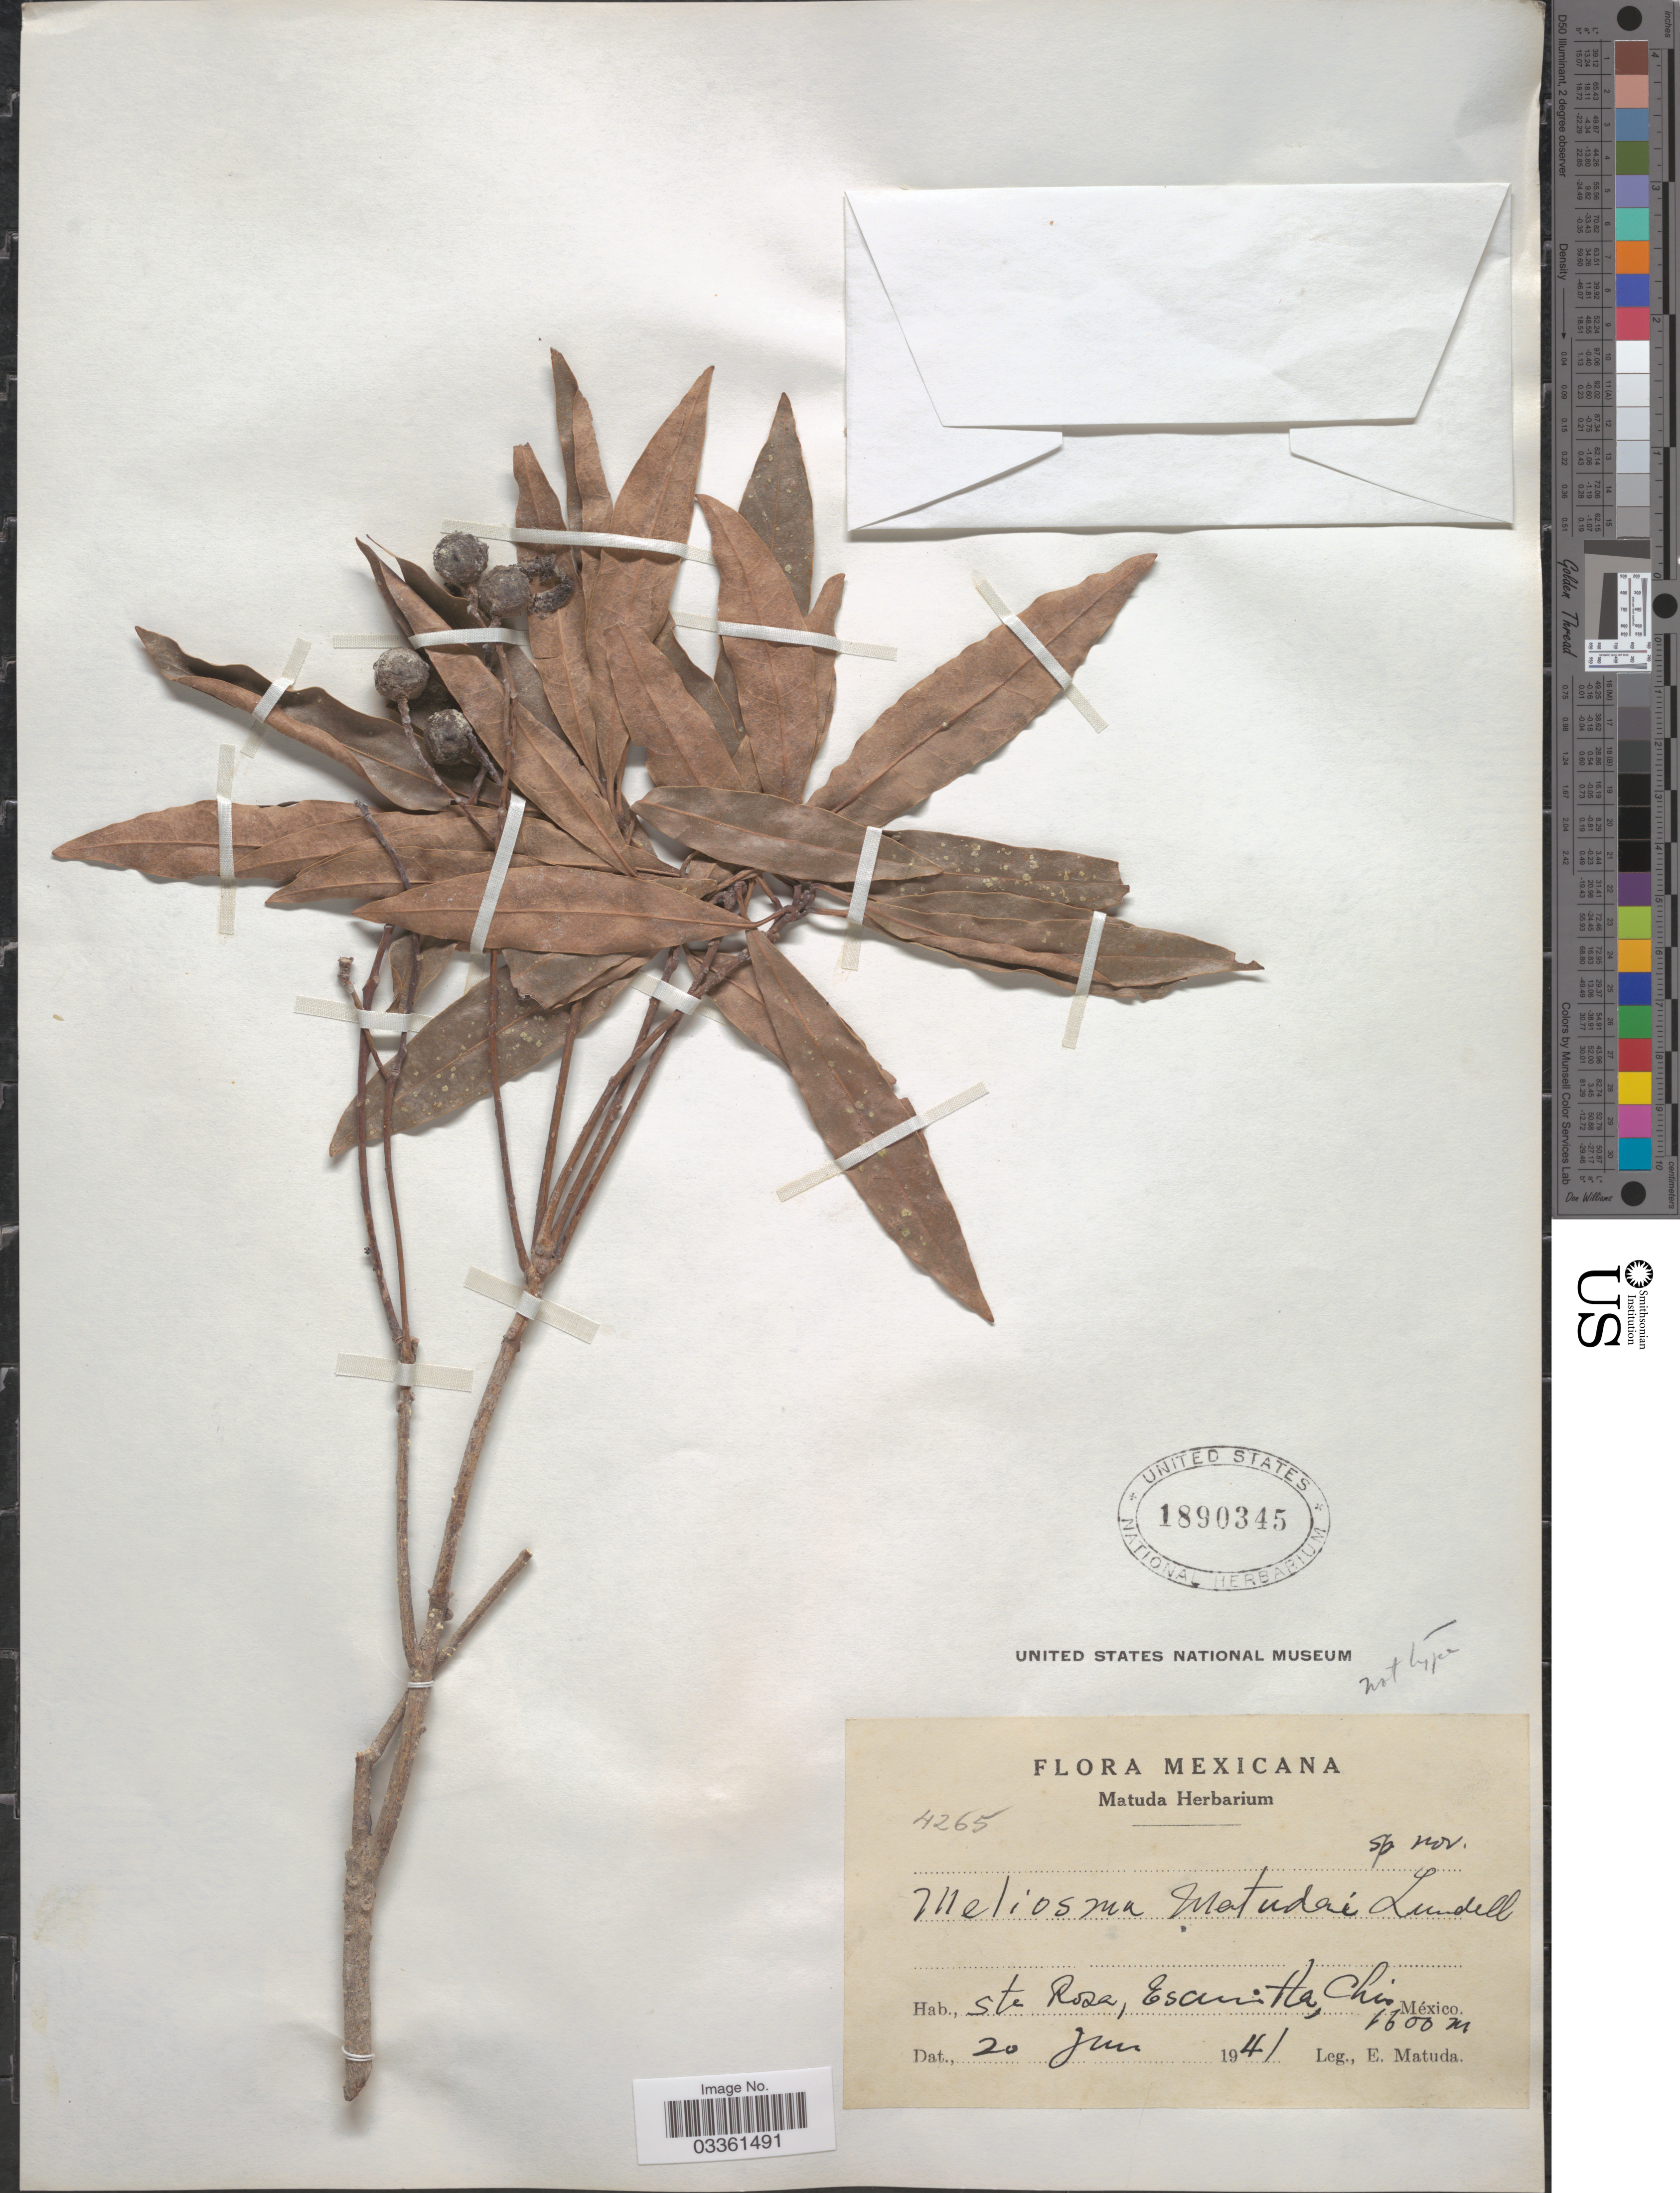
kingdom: Plantae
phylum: Tracheophyta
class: Magnoliopsida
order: Proteales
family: Sabiaceae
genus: Meliosma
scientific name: Meliosma matudai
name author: Lundell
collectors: E. Matuda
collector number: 4265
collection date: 1941-06-20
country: Mexico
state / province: Chiapas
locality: Ste Rosa, Escuintla.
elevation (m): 1600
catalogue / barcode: US 1890345